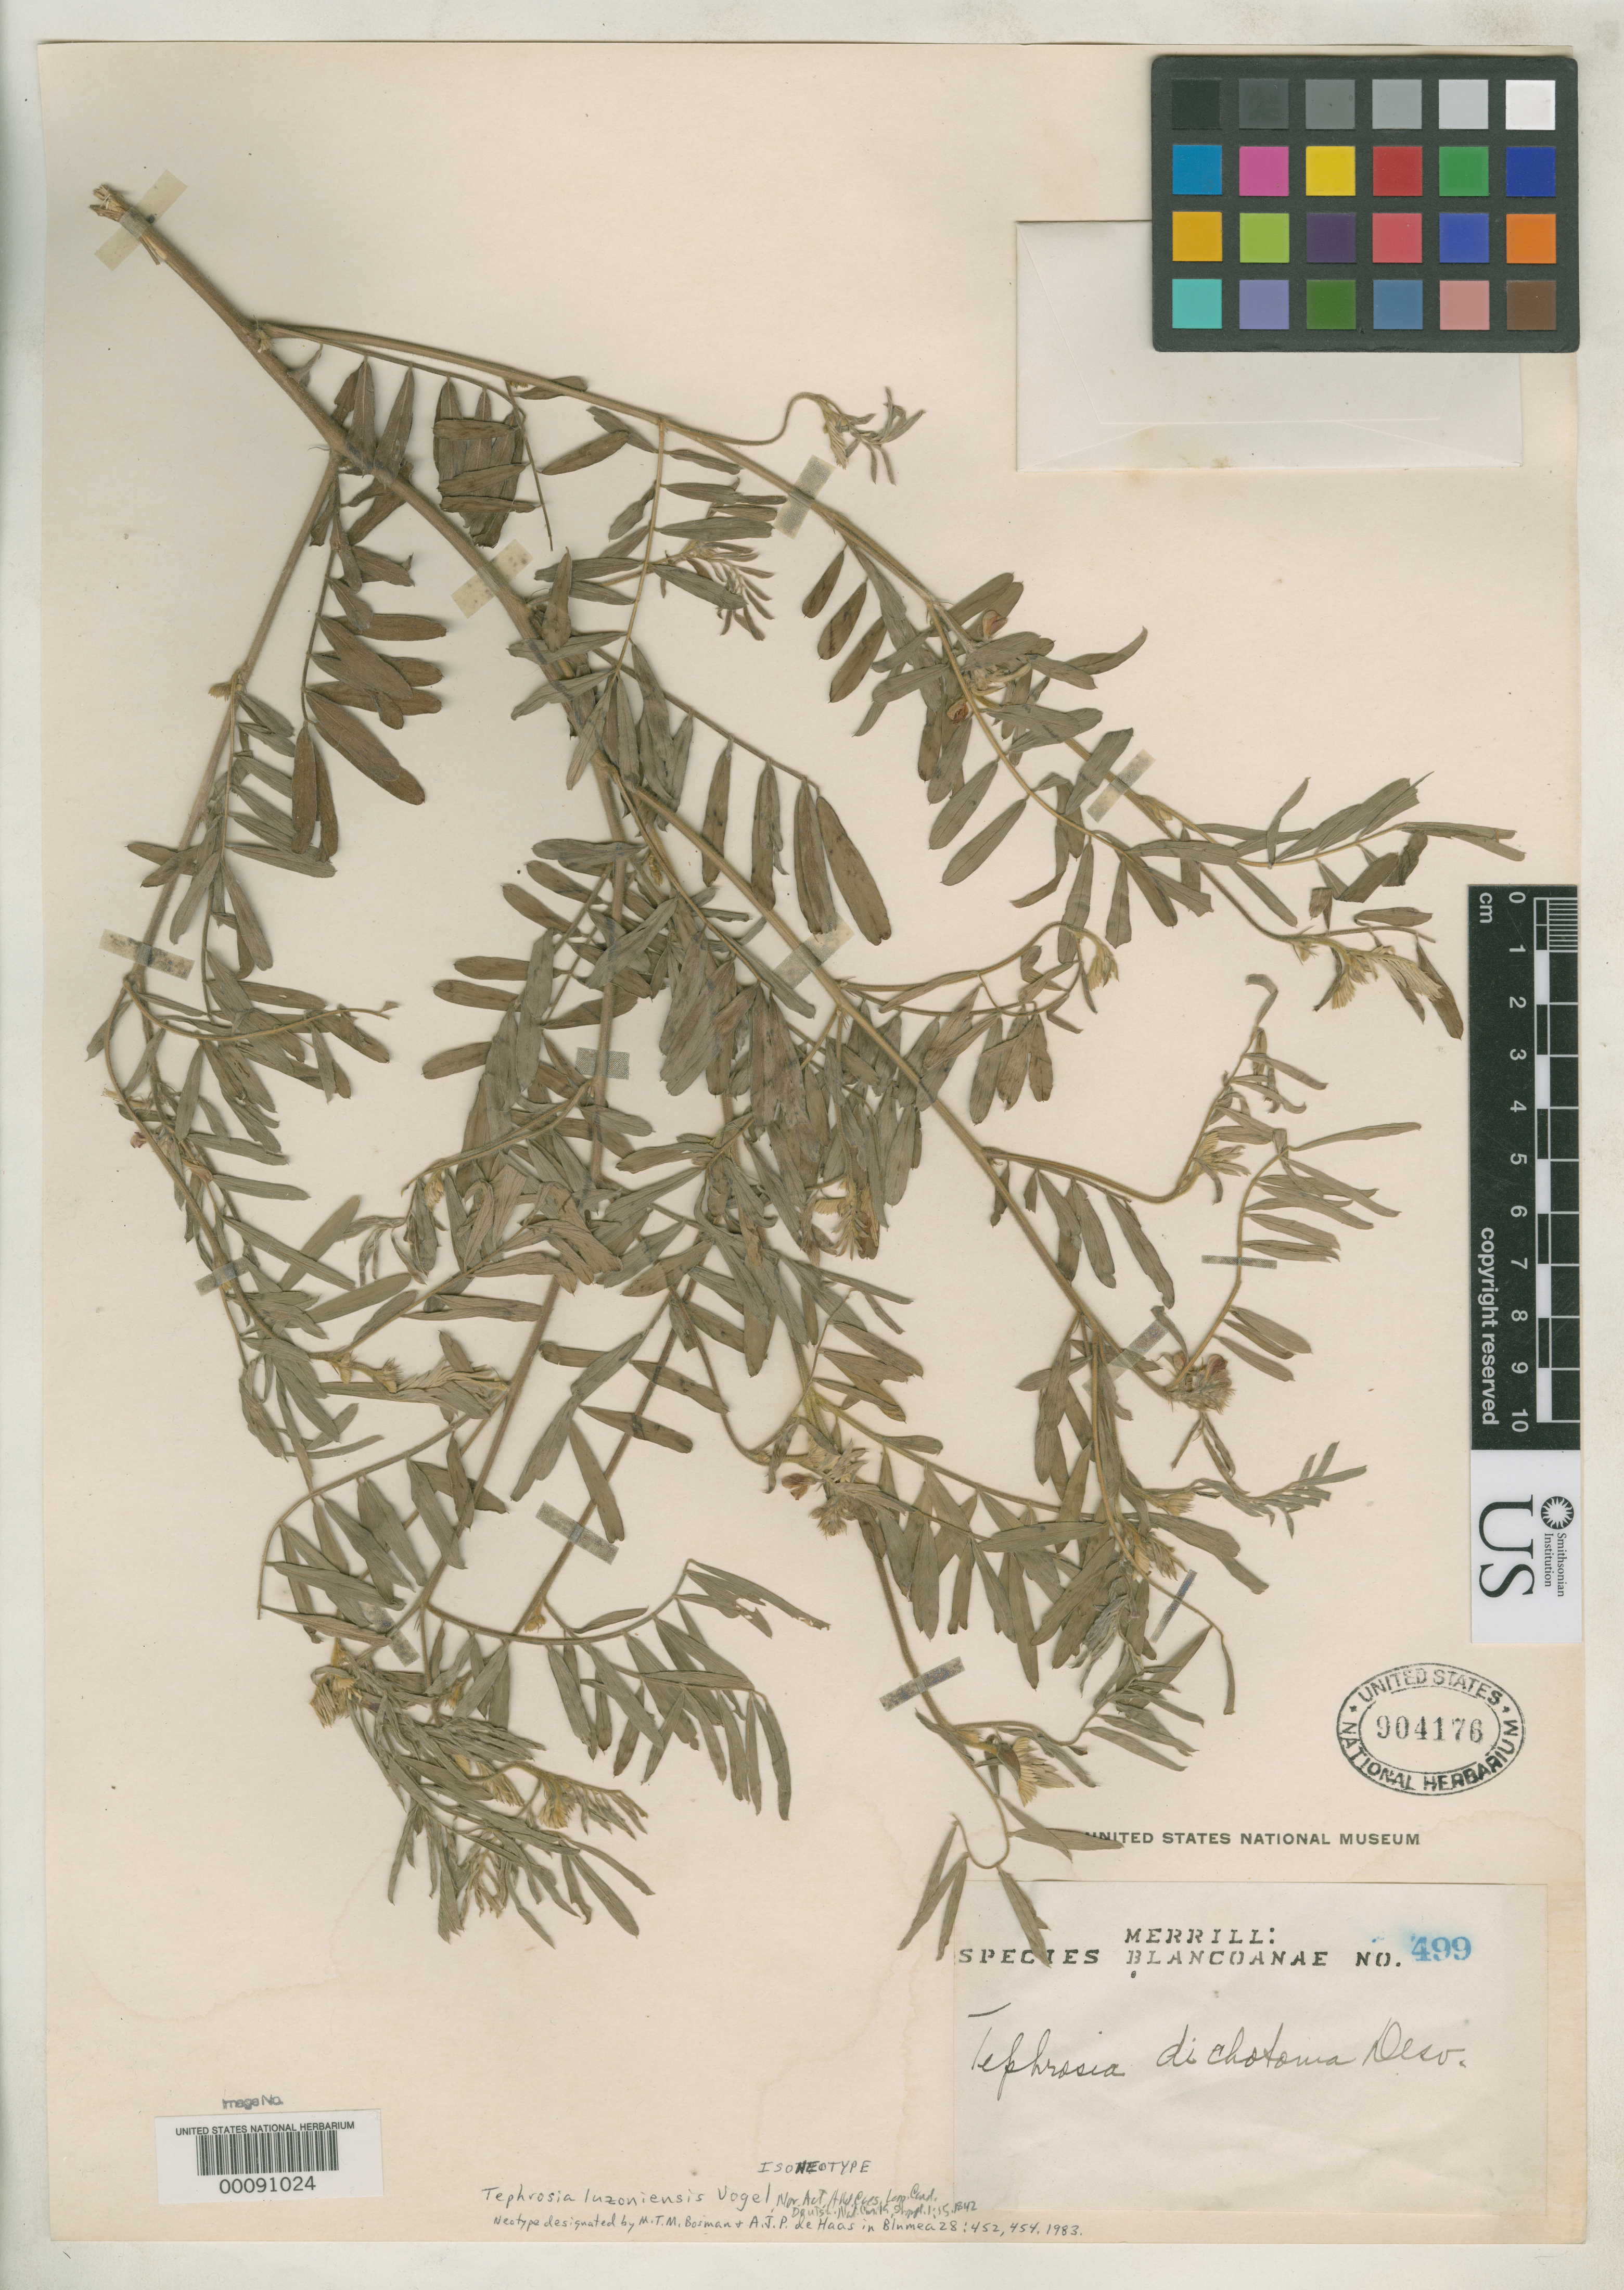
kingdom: Plantae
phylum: Tracheophyta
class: Magnoliopsida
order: Fabales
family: Fabaceae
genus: Tephrosia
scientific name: Tephrosia luzoniensis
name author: Vogel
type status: Isoneotype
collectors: E. D. Merrill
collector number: Sp. Blancoan. 0499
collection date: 1914-09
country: Philippines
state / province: National Capital Region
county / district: Manila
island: Luzon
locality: Manila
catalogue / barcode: US 904176